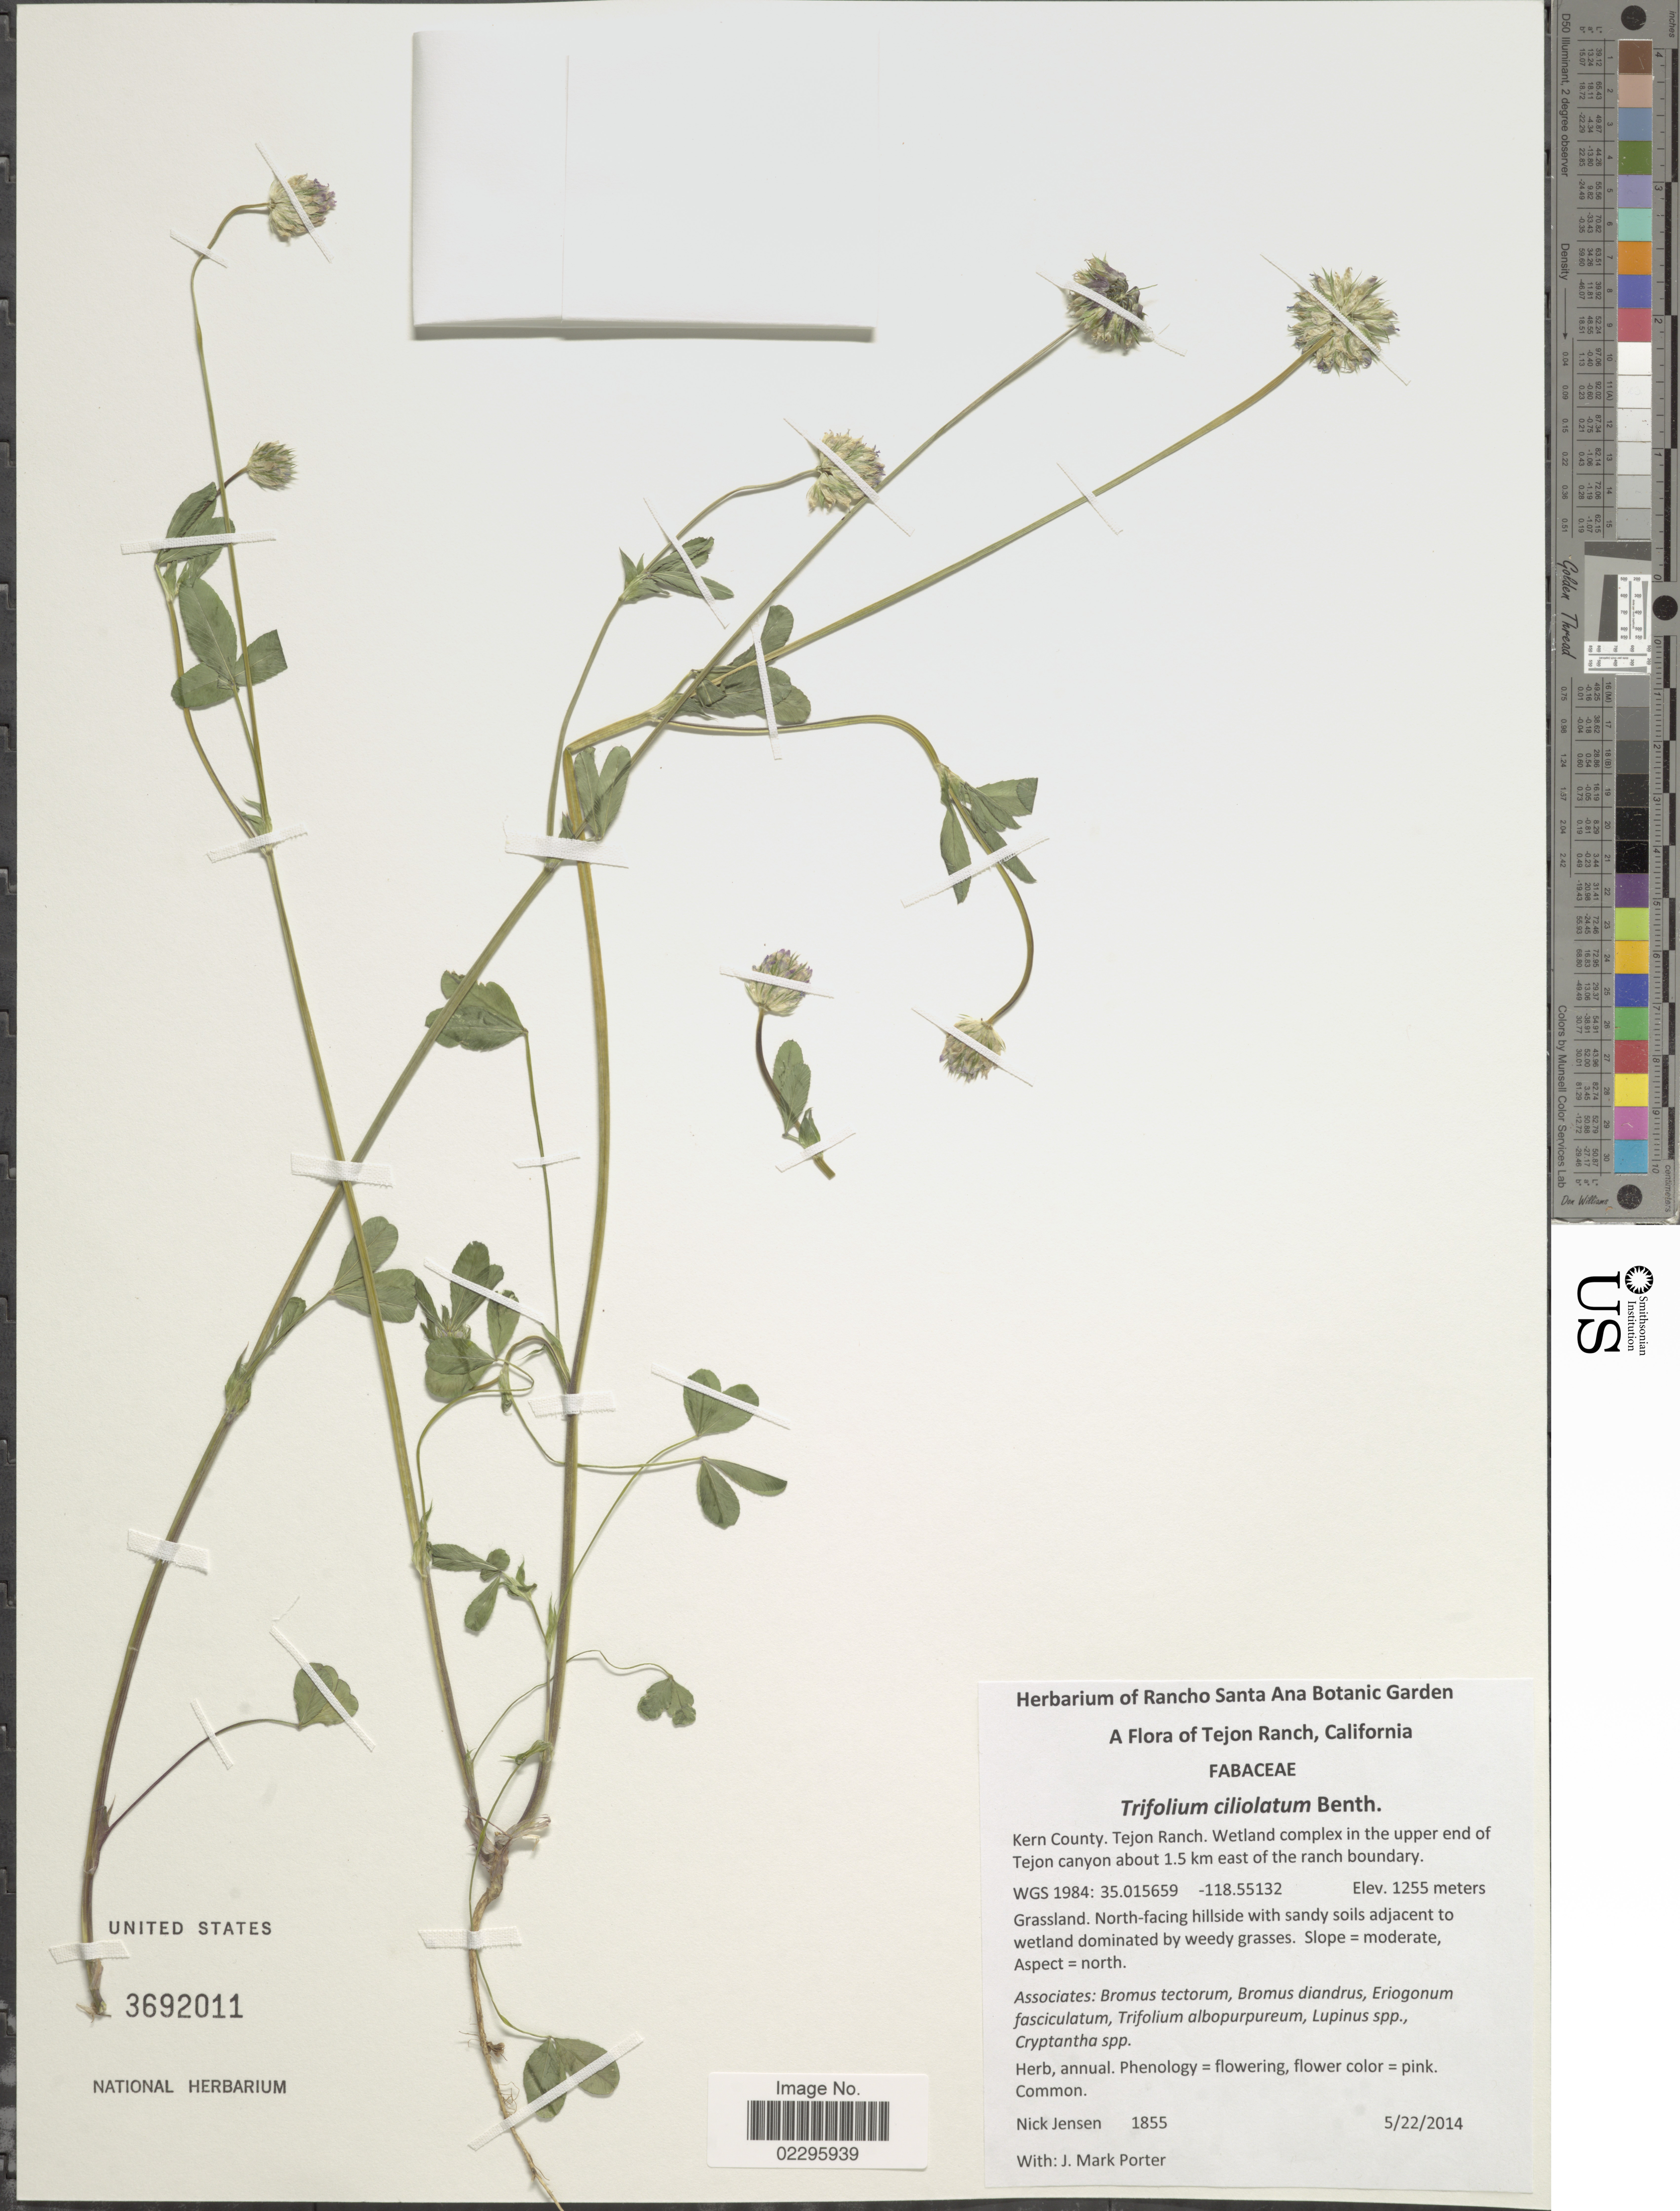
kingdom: Plantae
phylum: Tracheophyta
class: Magnoliopsida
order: Fabales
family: Fabaceae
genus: Trifolium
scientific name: Trifolium ciliolatum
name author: Benth.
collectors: N. Jensen & M. Porter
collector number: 1855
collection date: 2014-05-22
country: United States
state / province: California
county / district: Kern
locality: Tejnon Ranch, Kern County, Tejon Ranch, wetland complex in the upper end of Tejon canyon about 1.5 km east of the ranch boundary, grassland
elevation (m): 1255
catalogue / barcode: US 3692011